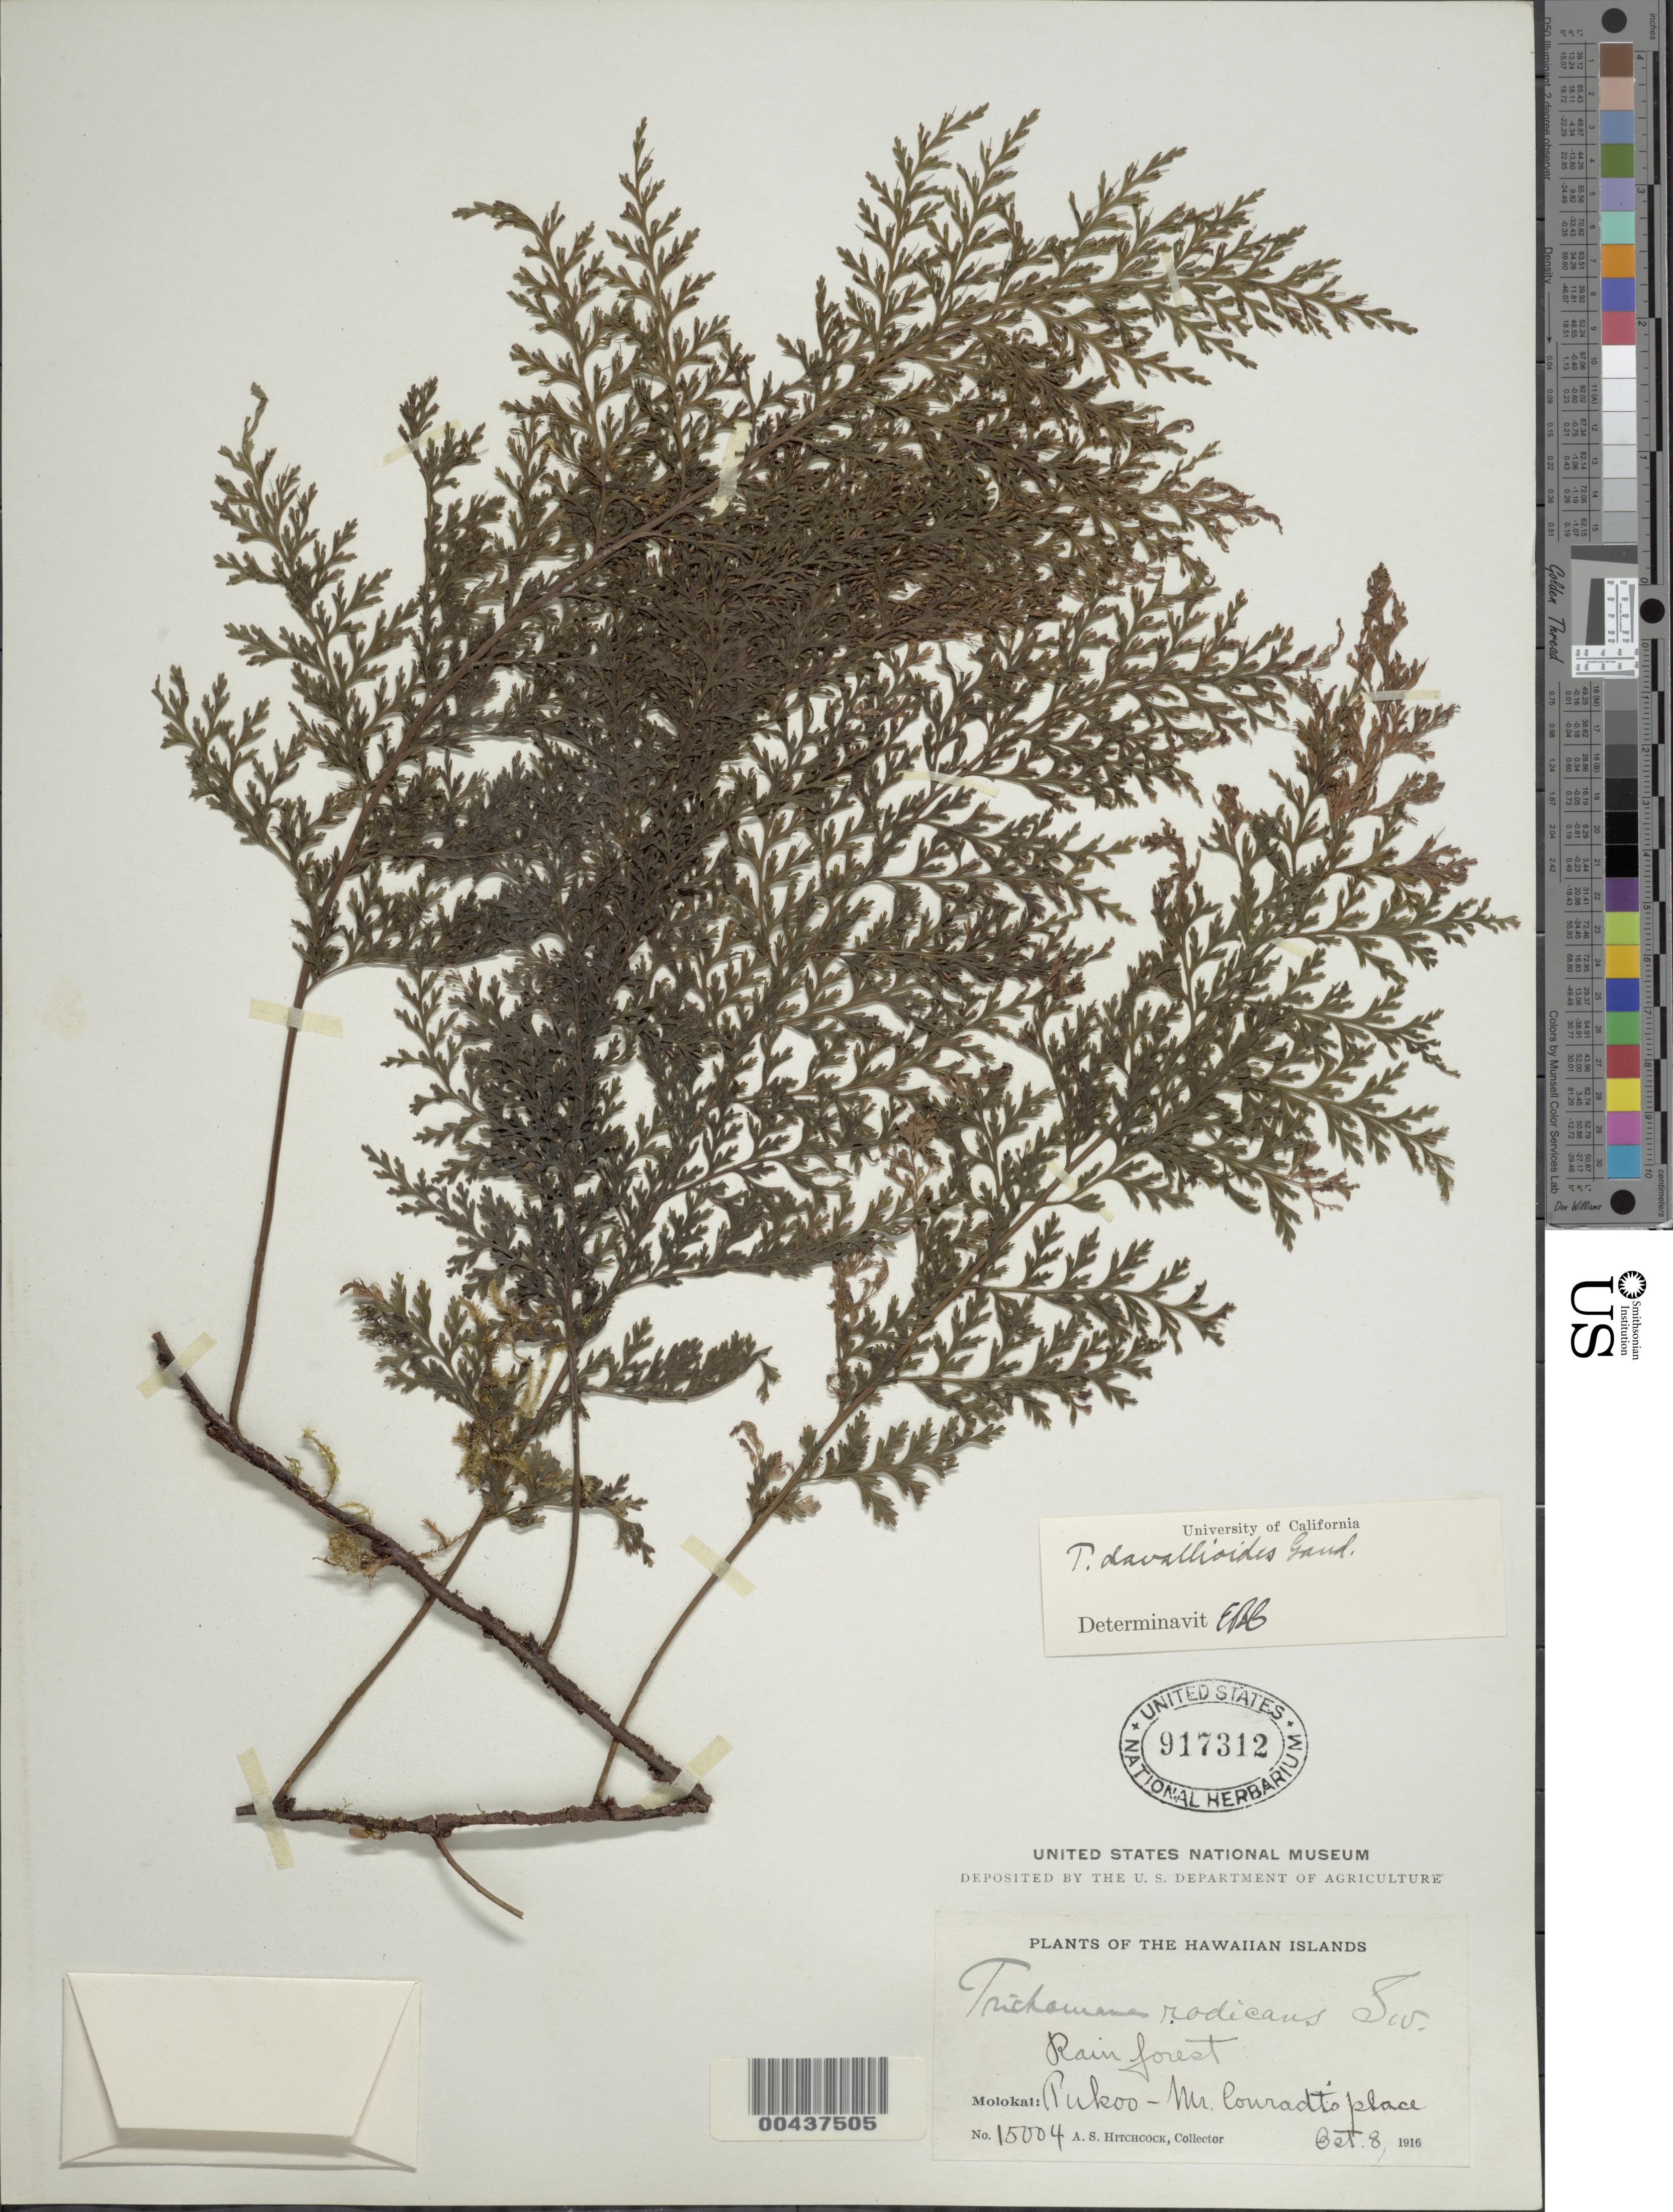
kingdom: Plantae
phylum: Tracheophyta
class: Polypodiopsida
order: Hymenophyllales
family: Hymenophyllaceae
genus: Vandenboschia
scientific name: Vandenboschia davallioides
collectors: A. S. Hitchcock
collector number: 15004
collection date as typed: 8 Oct 1916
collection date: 1916-10-08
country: United States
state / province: Hawaii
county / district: Maui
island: Moloka'i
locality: Molokai: Pukoo - Mr. Conradt's place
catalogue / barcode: US 917312